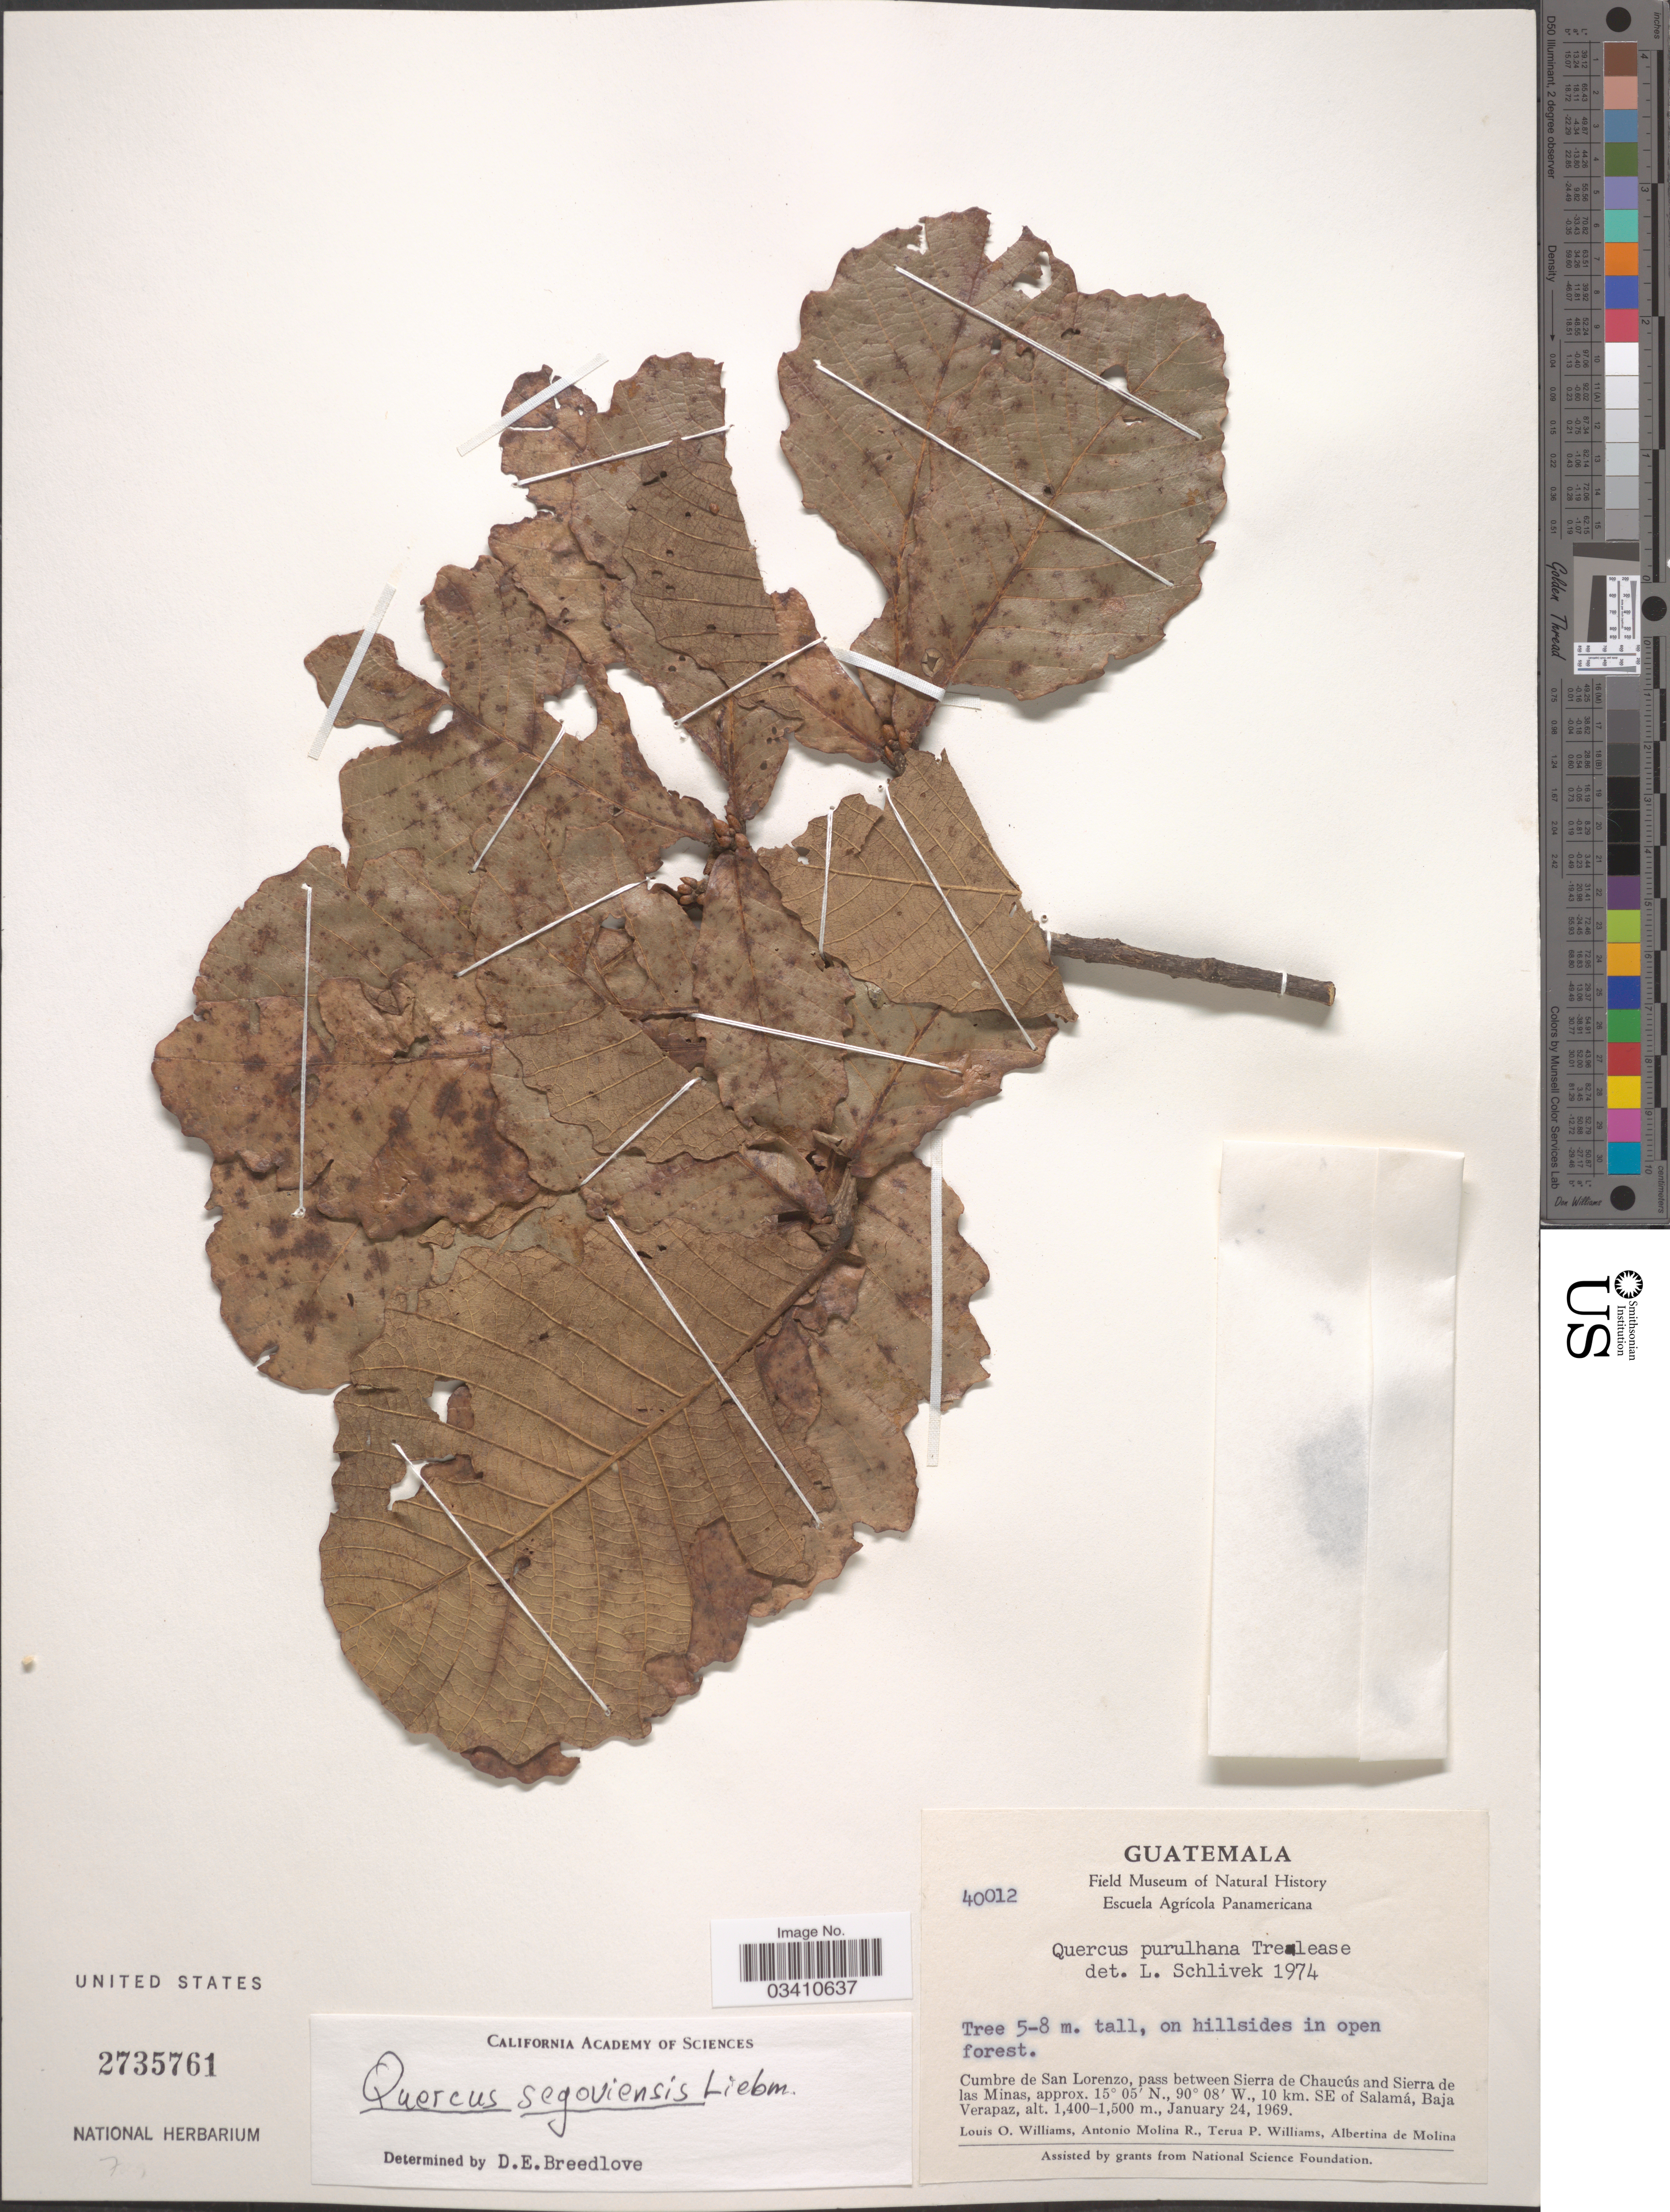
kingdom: Plantae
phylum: Tracheophyta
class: Magnoliopsida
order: Fagales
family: Fagaceae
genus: Quercus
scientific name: Quercus segoviensis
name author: Liebm.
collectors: L. O. Williams, A. Molina R., T. Williams & A. R. Molina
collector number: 40012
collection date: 1969-01-24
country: Guatemala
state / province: Baja Verapaz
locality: Cumbre de San Lorenzo, pass between Sierra de Chaucús and Sierra de las Minas, 10 km. SE of Salamá.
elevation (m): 1400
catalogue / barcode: US 2735761